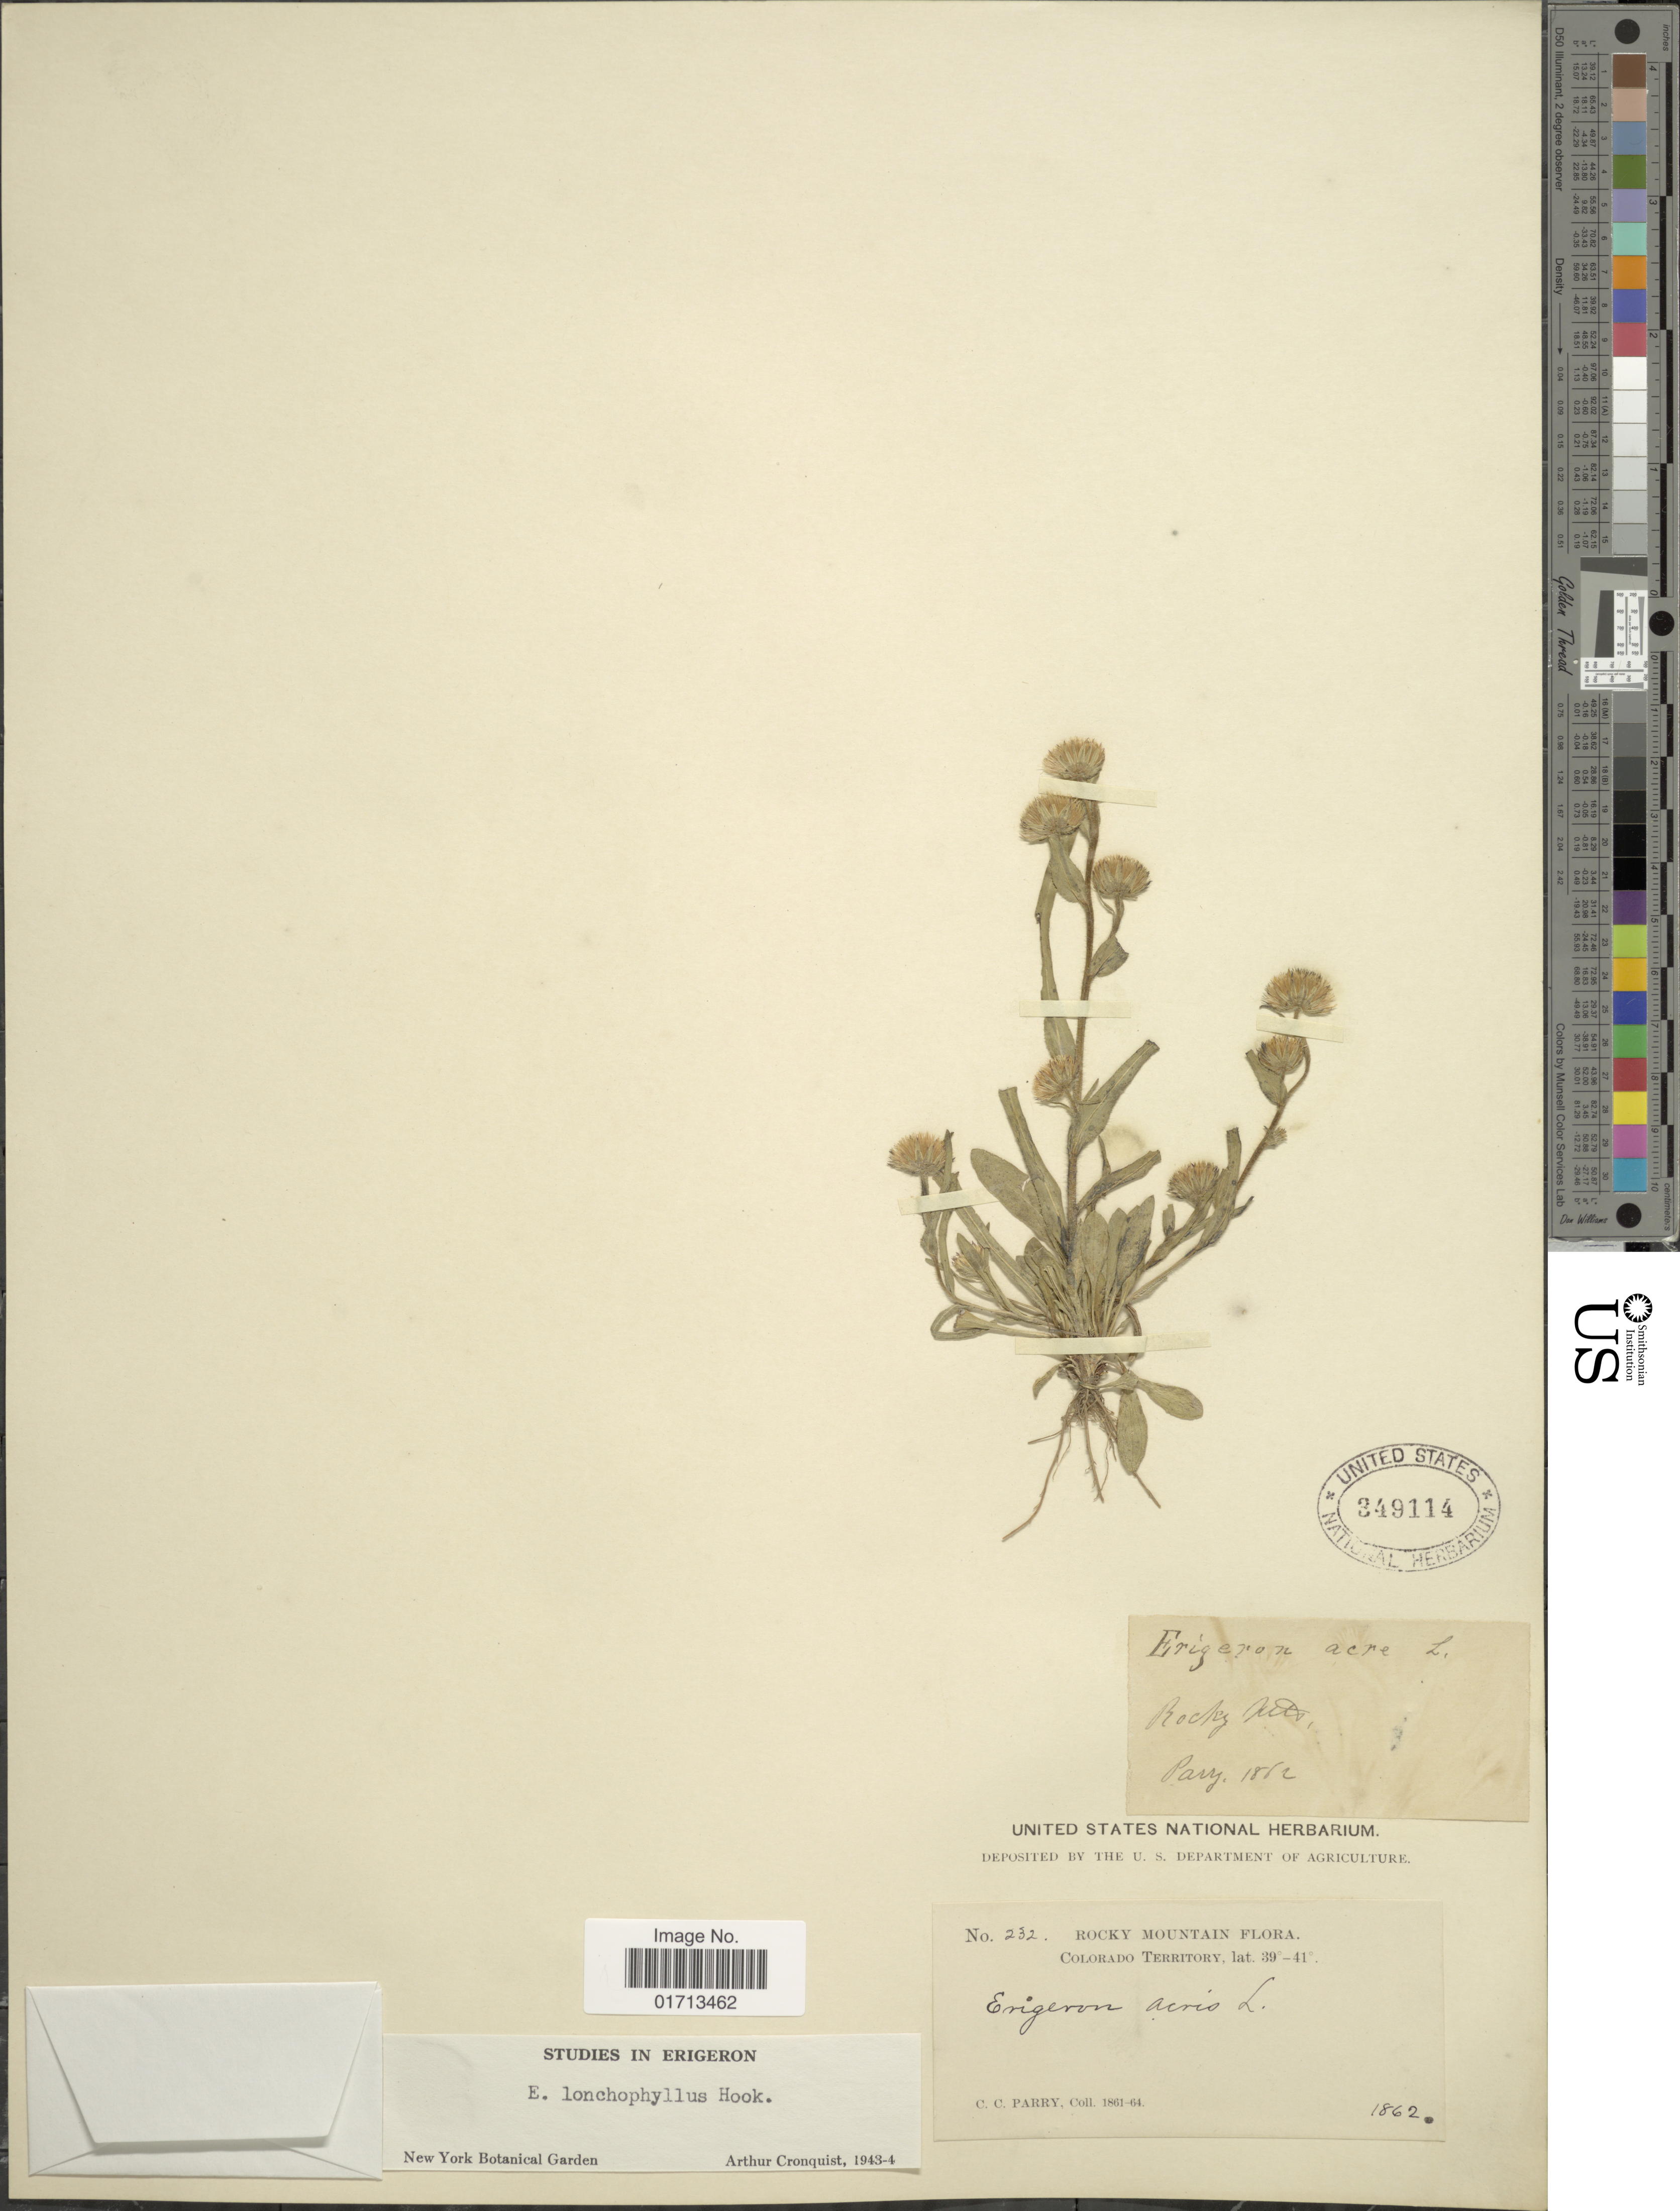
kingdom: Plantae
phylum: Tracheophyta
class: Magnoliopsida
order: Asterales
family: Asteraceae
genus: Erigeron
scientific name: Erigeron lonchophyllus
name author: Hook.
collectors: C. C. Parry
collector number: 232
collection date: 1862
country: United States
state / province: Colorado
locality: Rocky Mountain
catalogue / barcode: US 349114